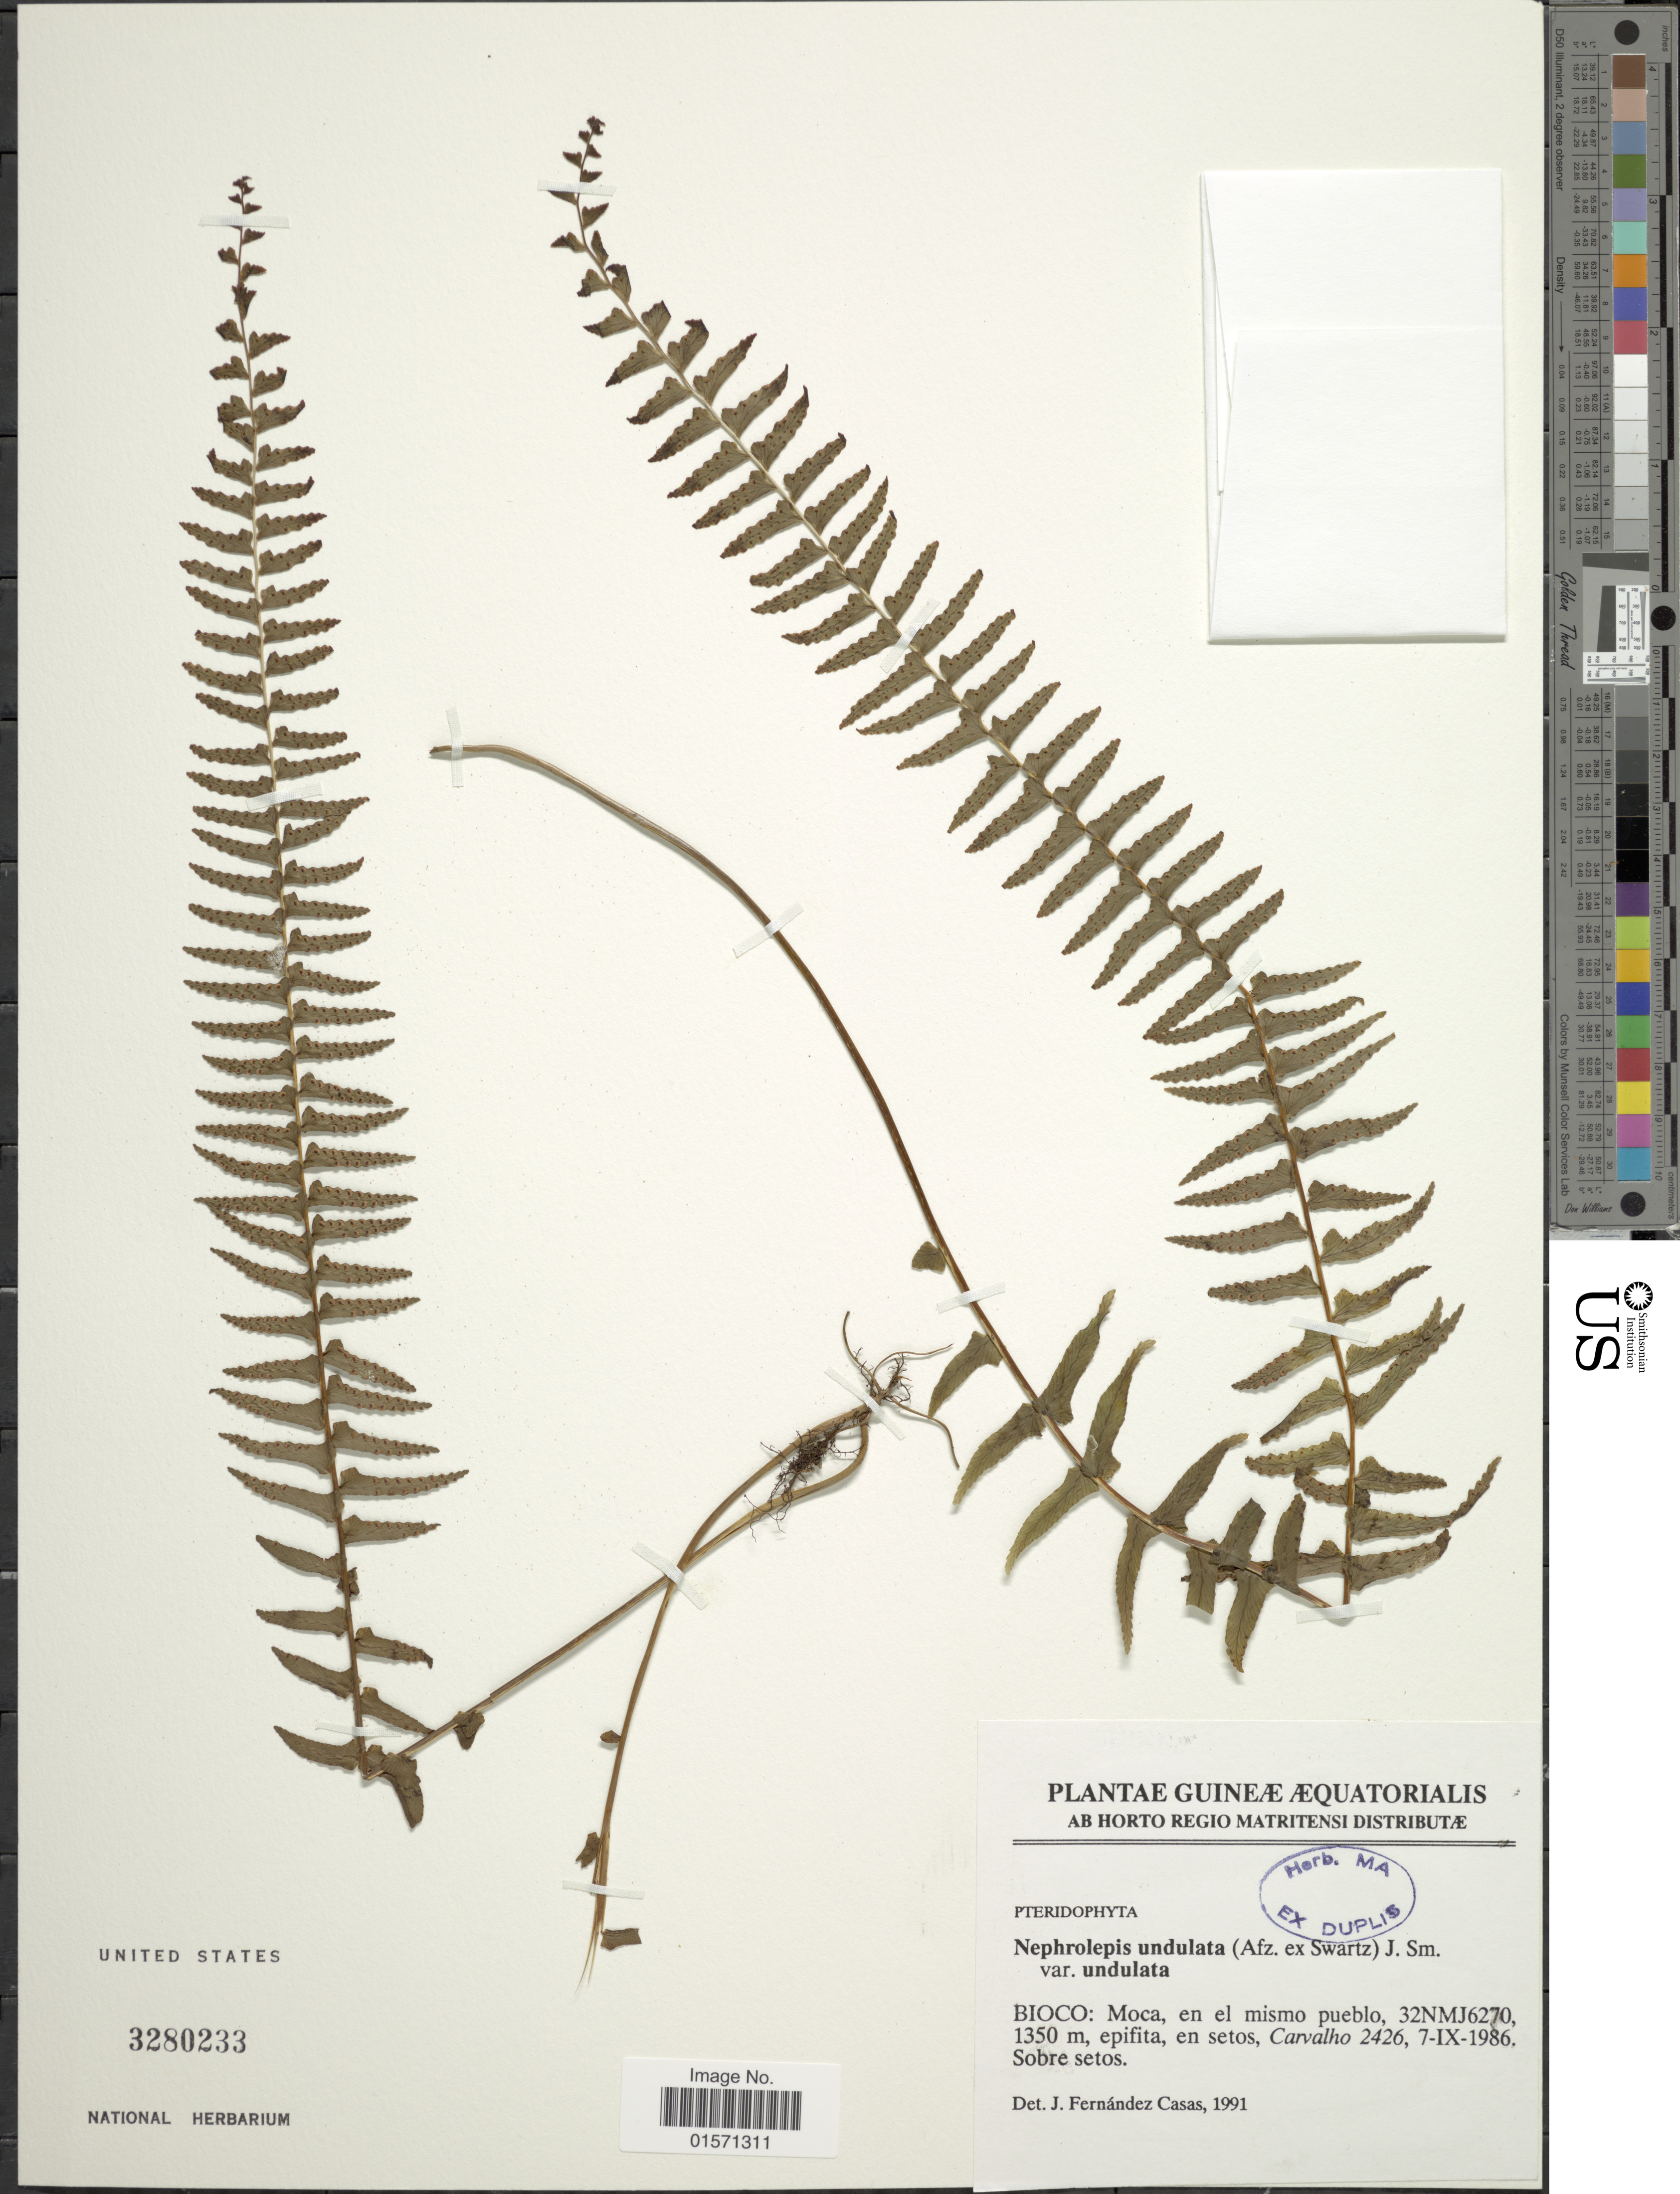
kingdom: Plantae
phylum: Tracheophyta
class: Polypodiopsida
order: Polypodiales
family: Nephrolepidaceae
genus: Nephrolepis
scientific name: Nephrolepis undulata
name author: J. Sm.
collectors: Carvalho, --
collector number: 2426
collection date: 1986-09-07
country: Equatorial Guinea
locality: Bioco: Moca, en el mismo pueblo, 32NMJ6270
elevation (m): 1350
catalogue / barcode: US 3280233